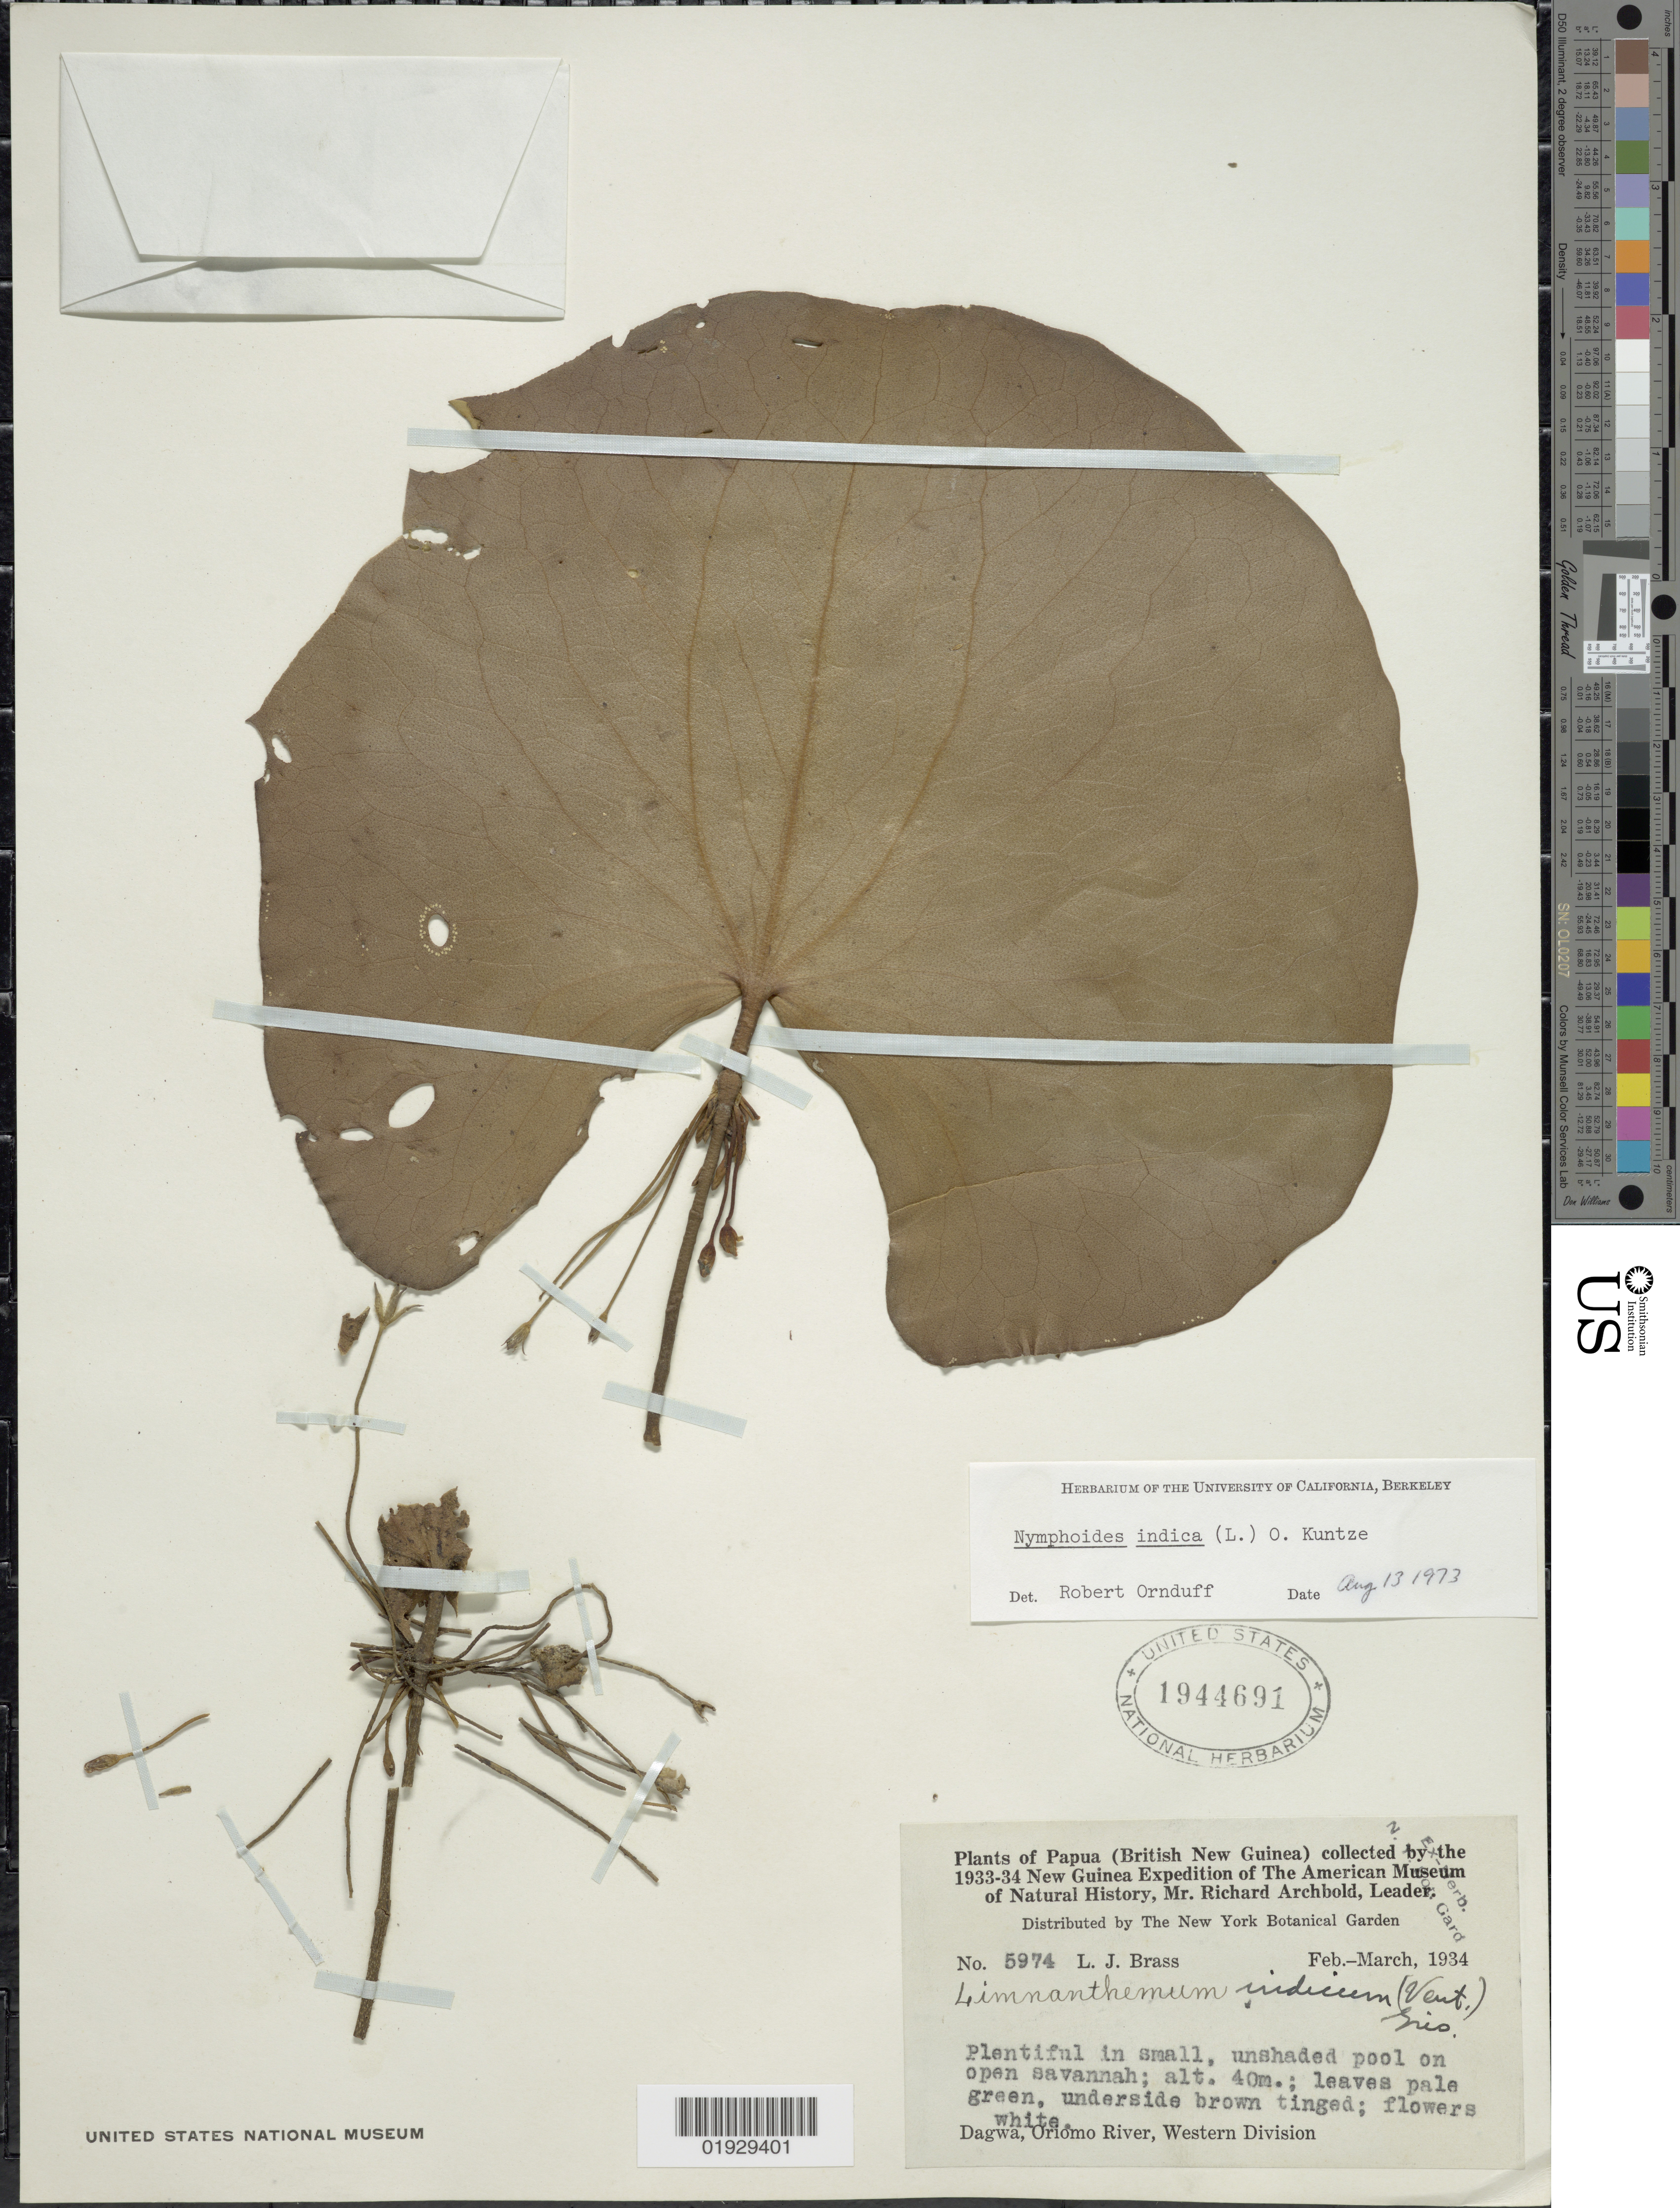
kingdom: Plantae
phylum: Tracheophyta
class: Magnoliopsida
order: Asterales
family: Menyanthaceae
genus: Nymphoides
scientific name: Nymphoides indica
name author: (L.) Kuntze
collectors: L. J. Brass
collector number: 5974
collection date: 1934-02/1934-03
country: Papua New Guinea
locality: British New Guinea. Dagwa, Oriomo River, Western Division.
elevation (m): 40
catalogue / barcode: US 1944691